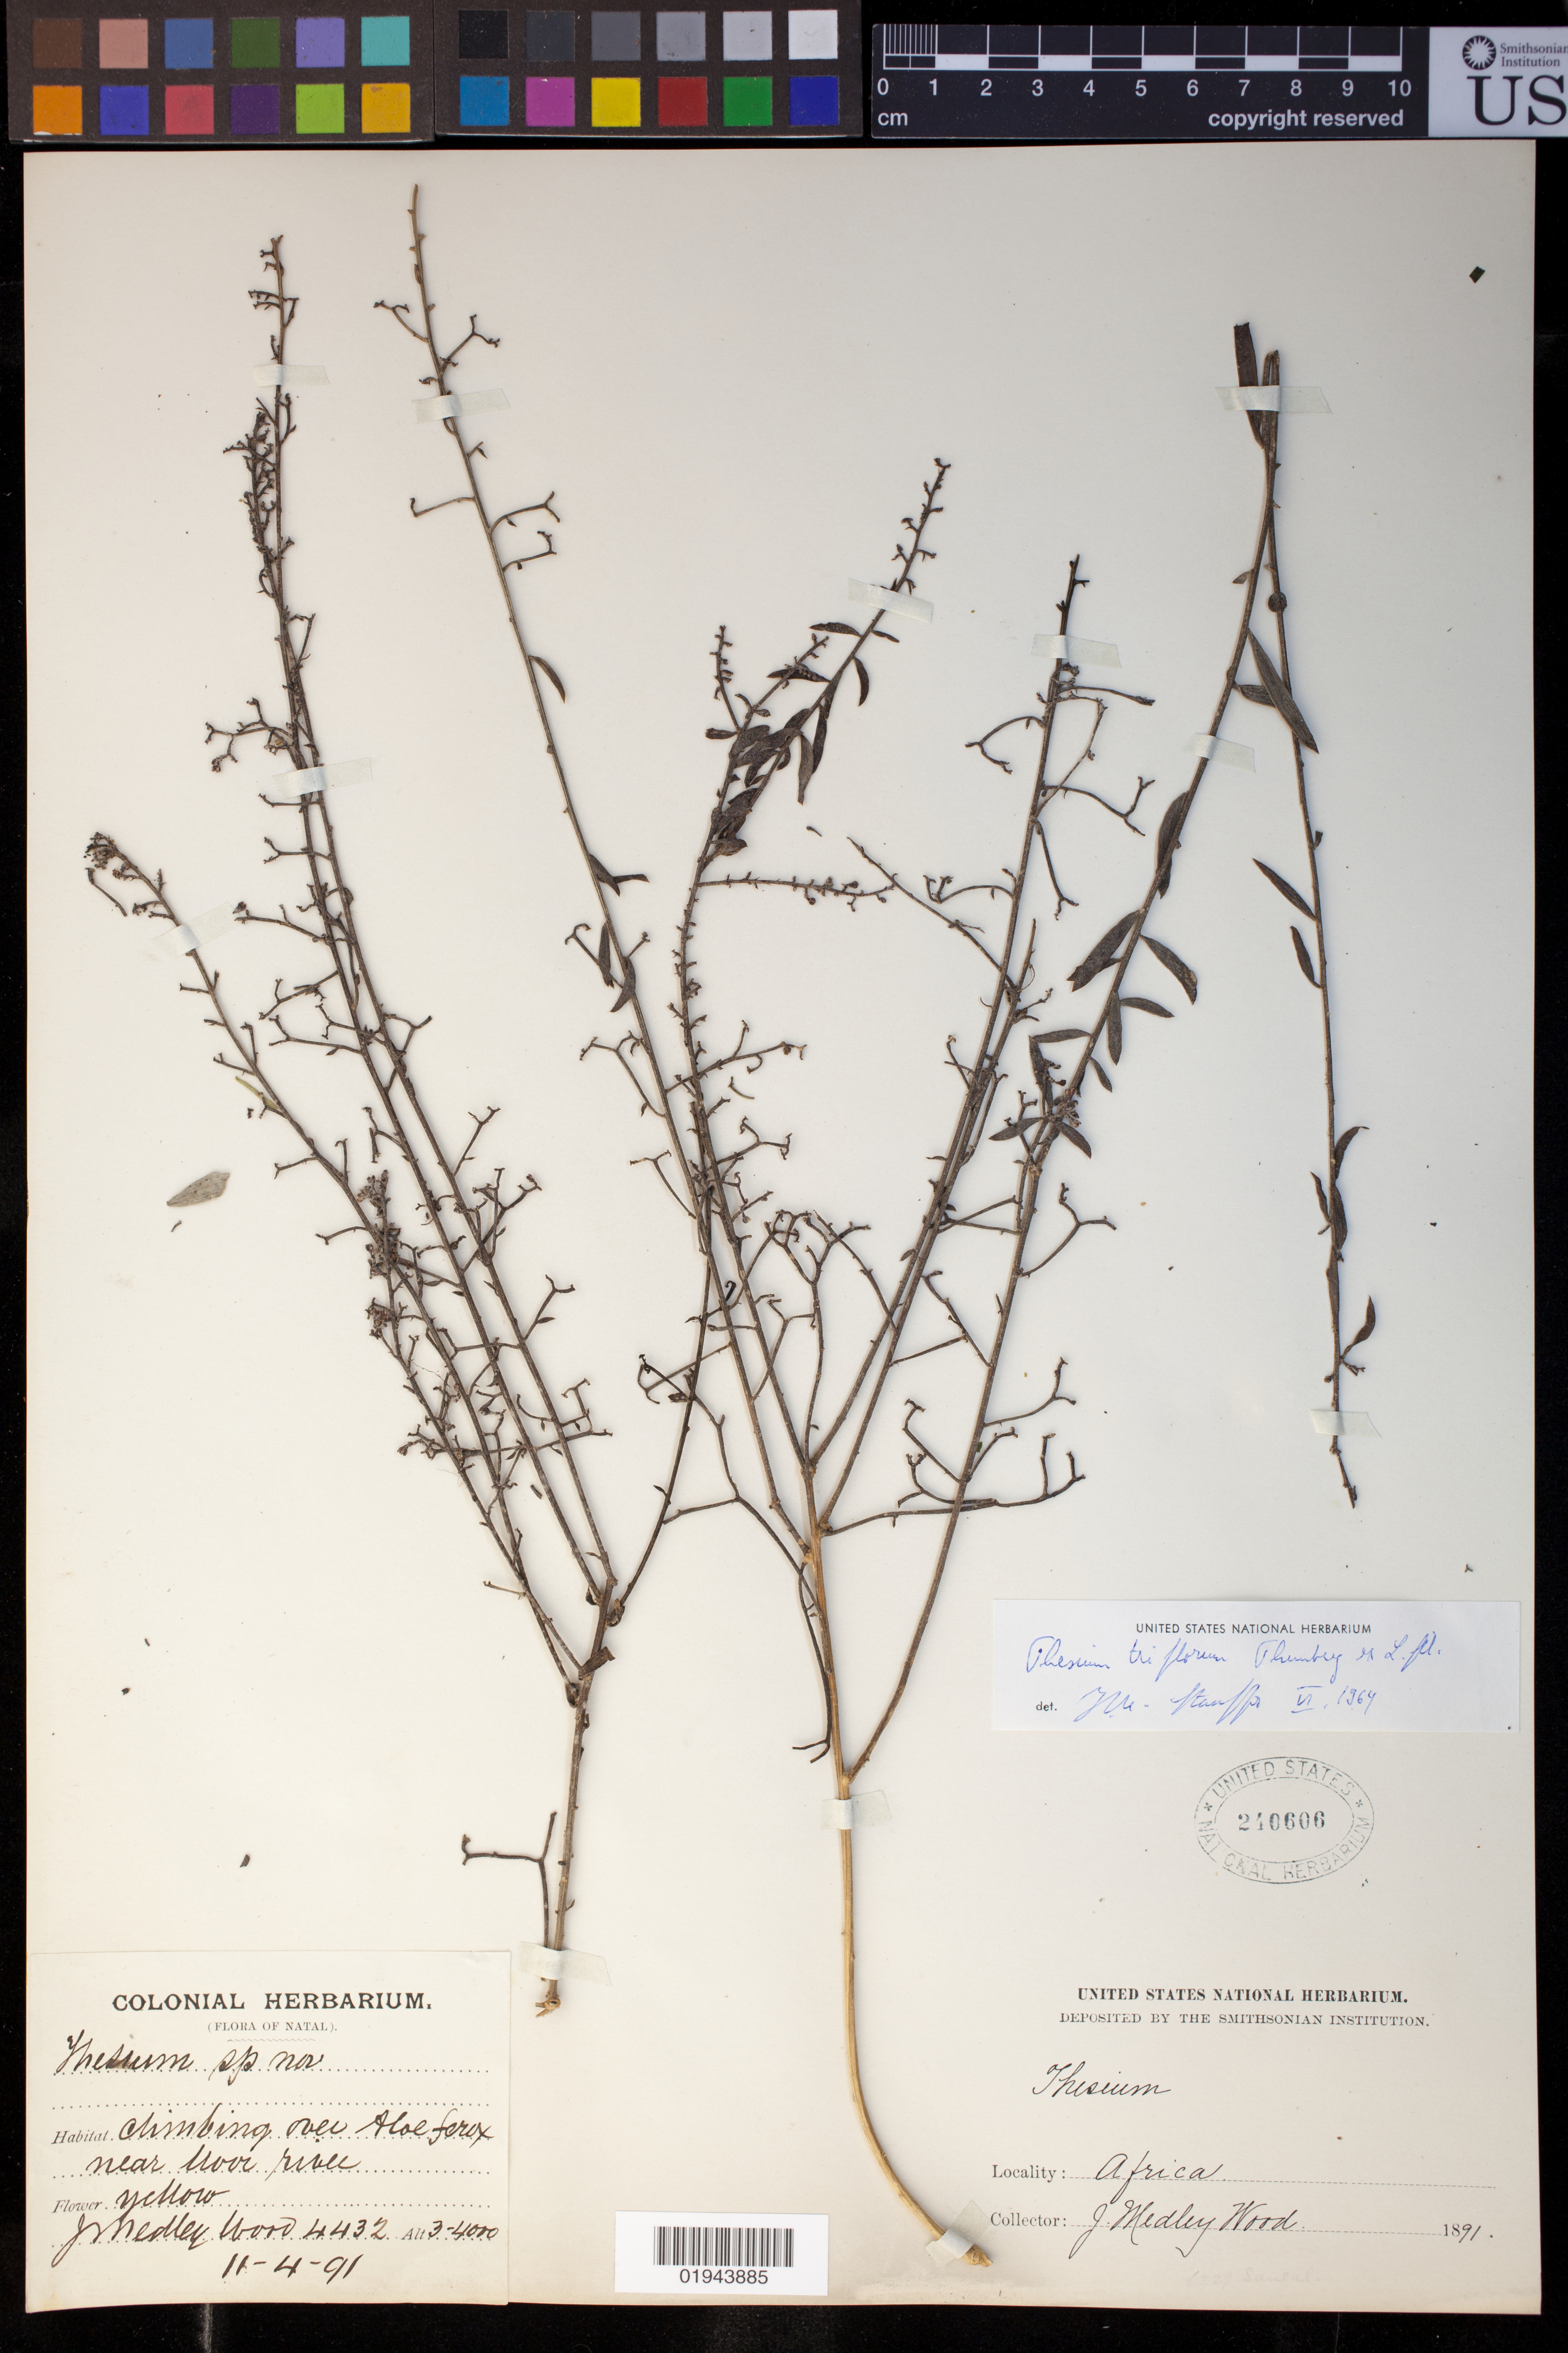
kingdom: Plantae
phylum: Tracheophyta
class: Magnoliopsida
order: Santalales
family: Thesiaceae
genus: Thesium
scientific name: Thesium triflorum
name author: L. f.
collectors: J. M. Wood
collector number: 4432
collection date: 1891-11-04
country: South Africa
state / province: KwaZulu-Natal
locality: near Wooi River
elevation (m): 914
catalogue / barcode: US 240606